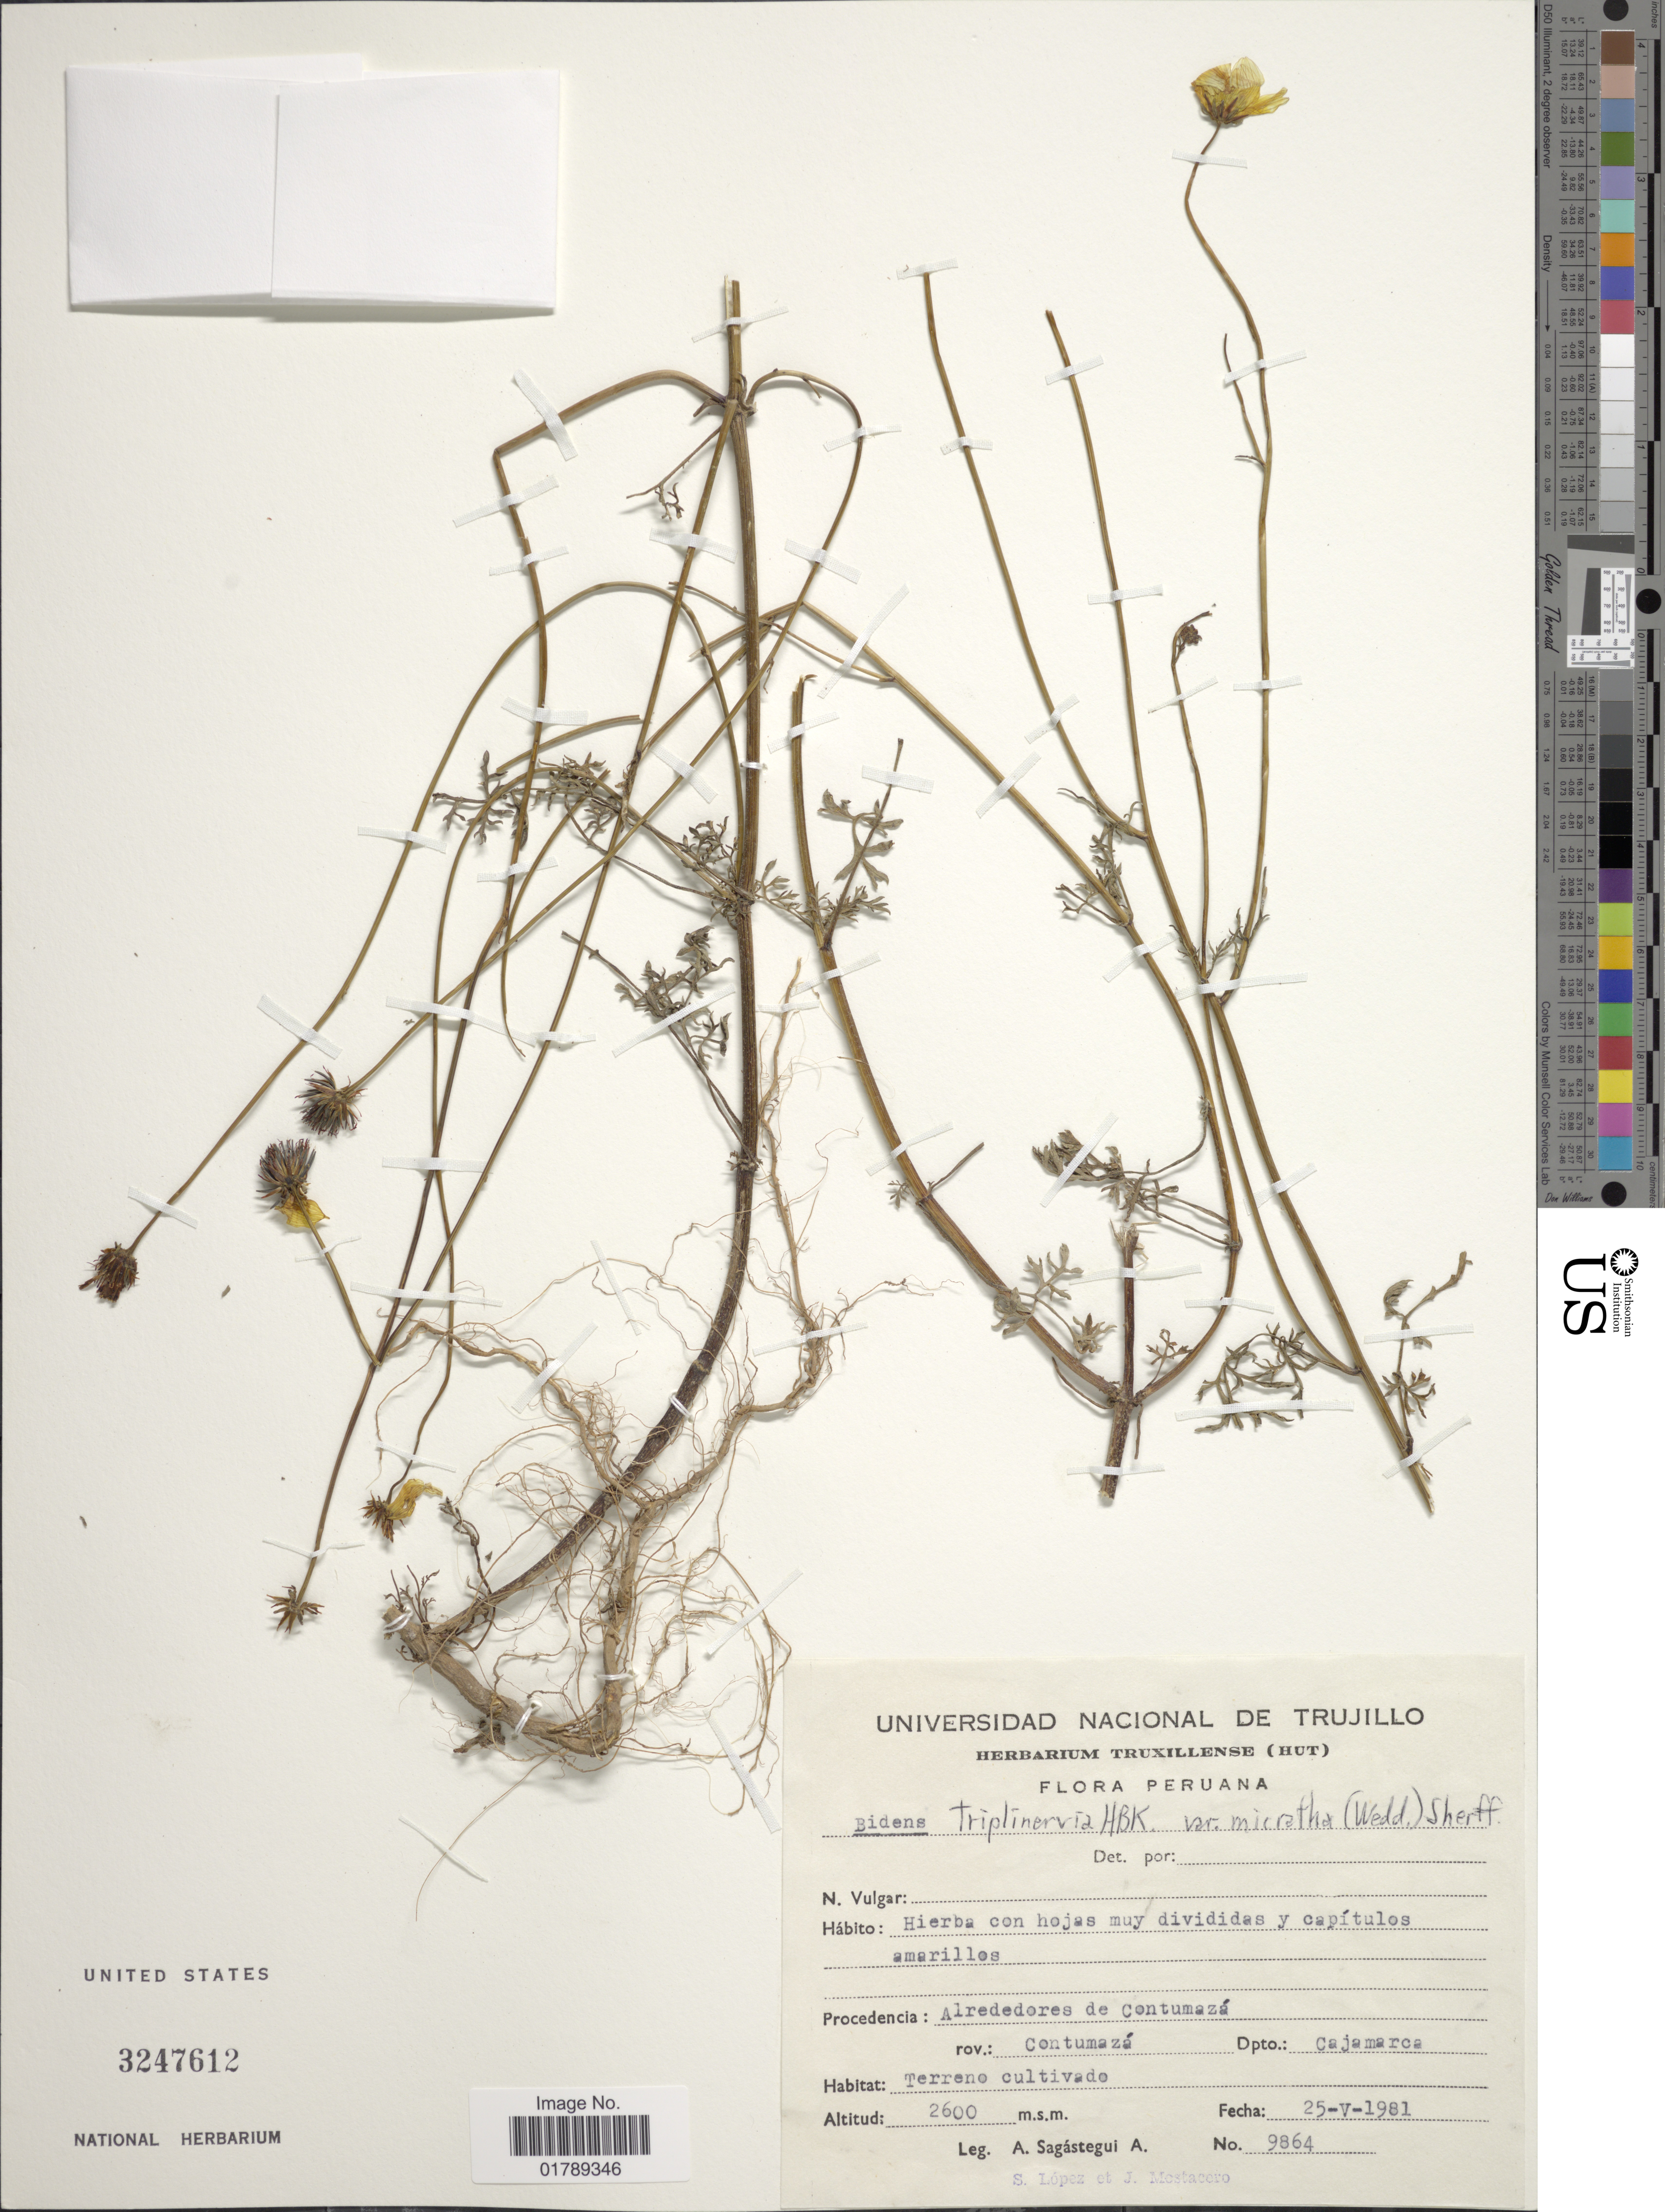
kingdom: Plantae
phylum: Tracheophyta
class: Magnoliopsida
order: Asterales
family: Asteraceae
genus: Bidens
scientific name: Bidens triplinervia var. micrantha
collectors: A. Sagástegui A., S. Lopez & J. Mostacero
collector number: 9864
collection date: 1981-05-25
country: Peru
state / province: Cajamarca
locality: Alrededores de Contumazá. rov.: Contumazá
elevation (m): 2600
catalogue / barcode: US 3247612